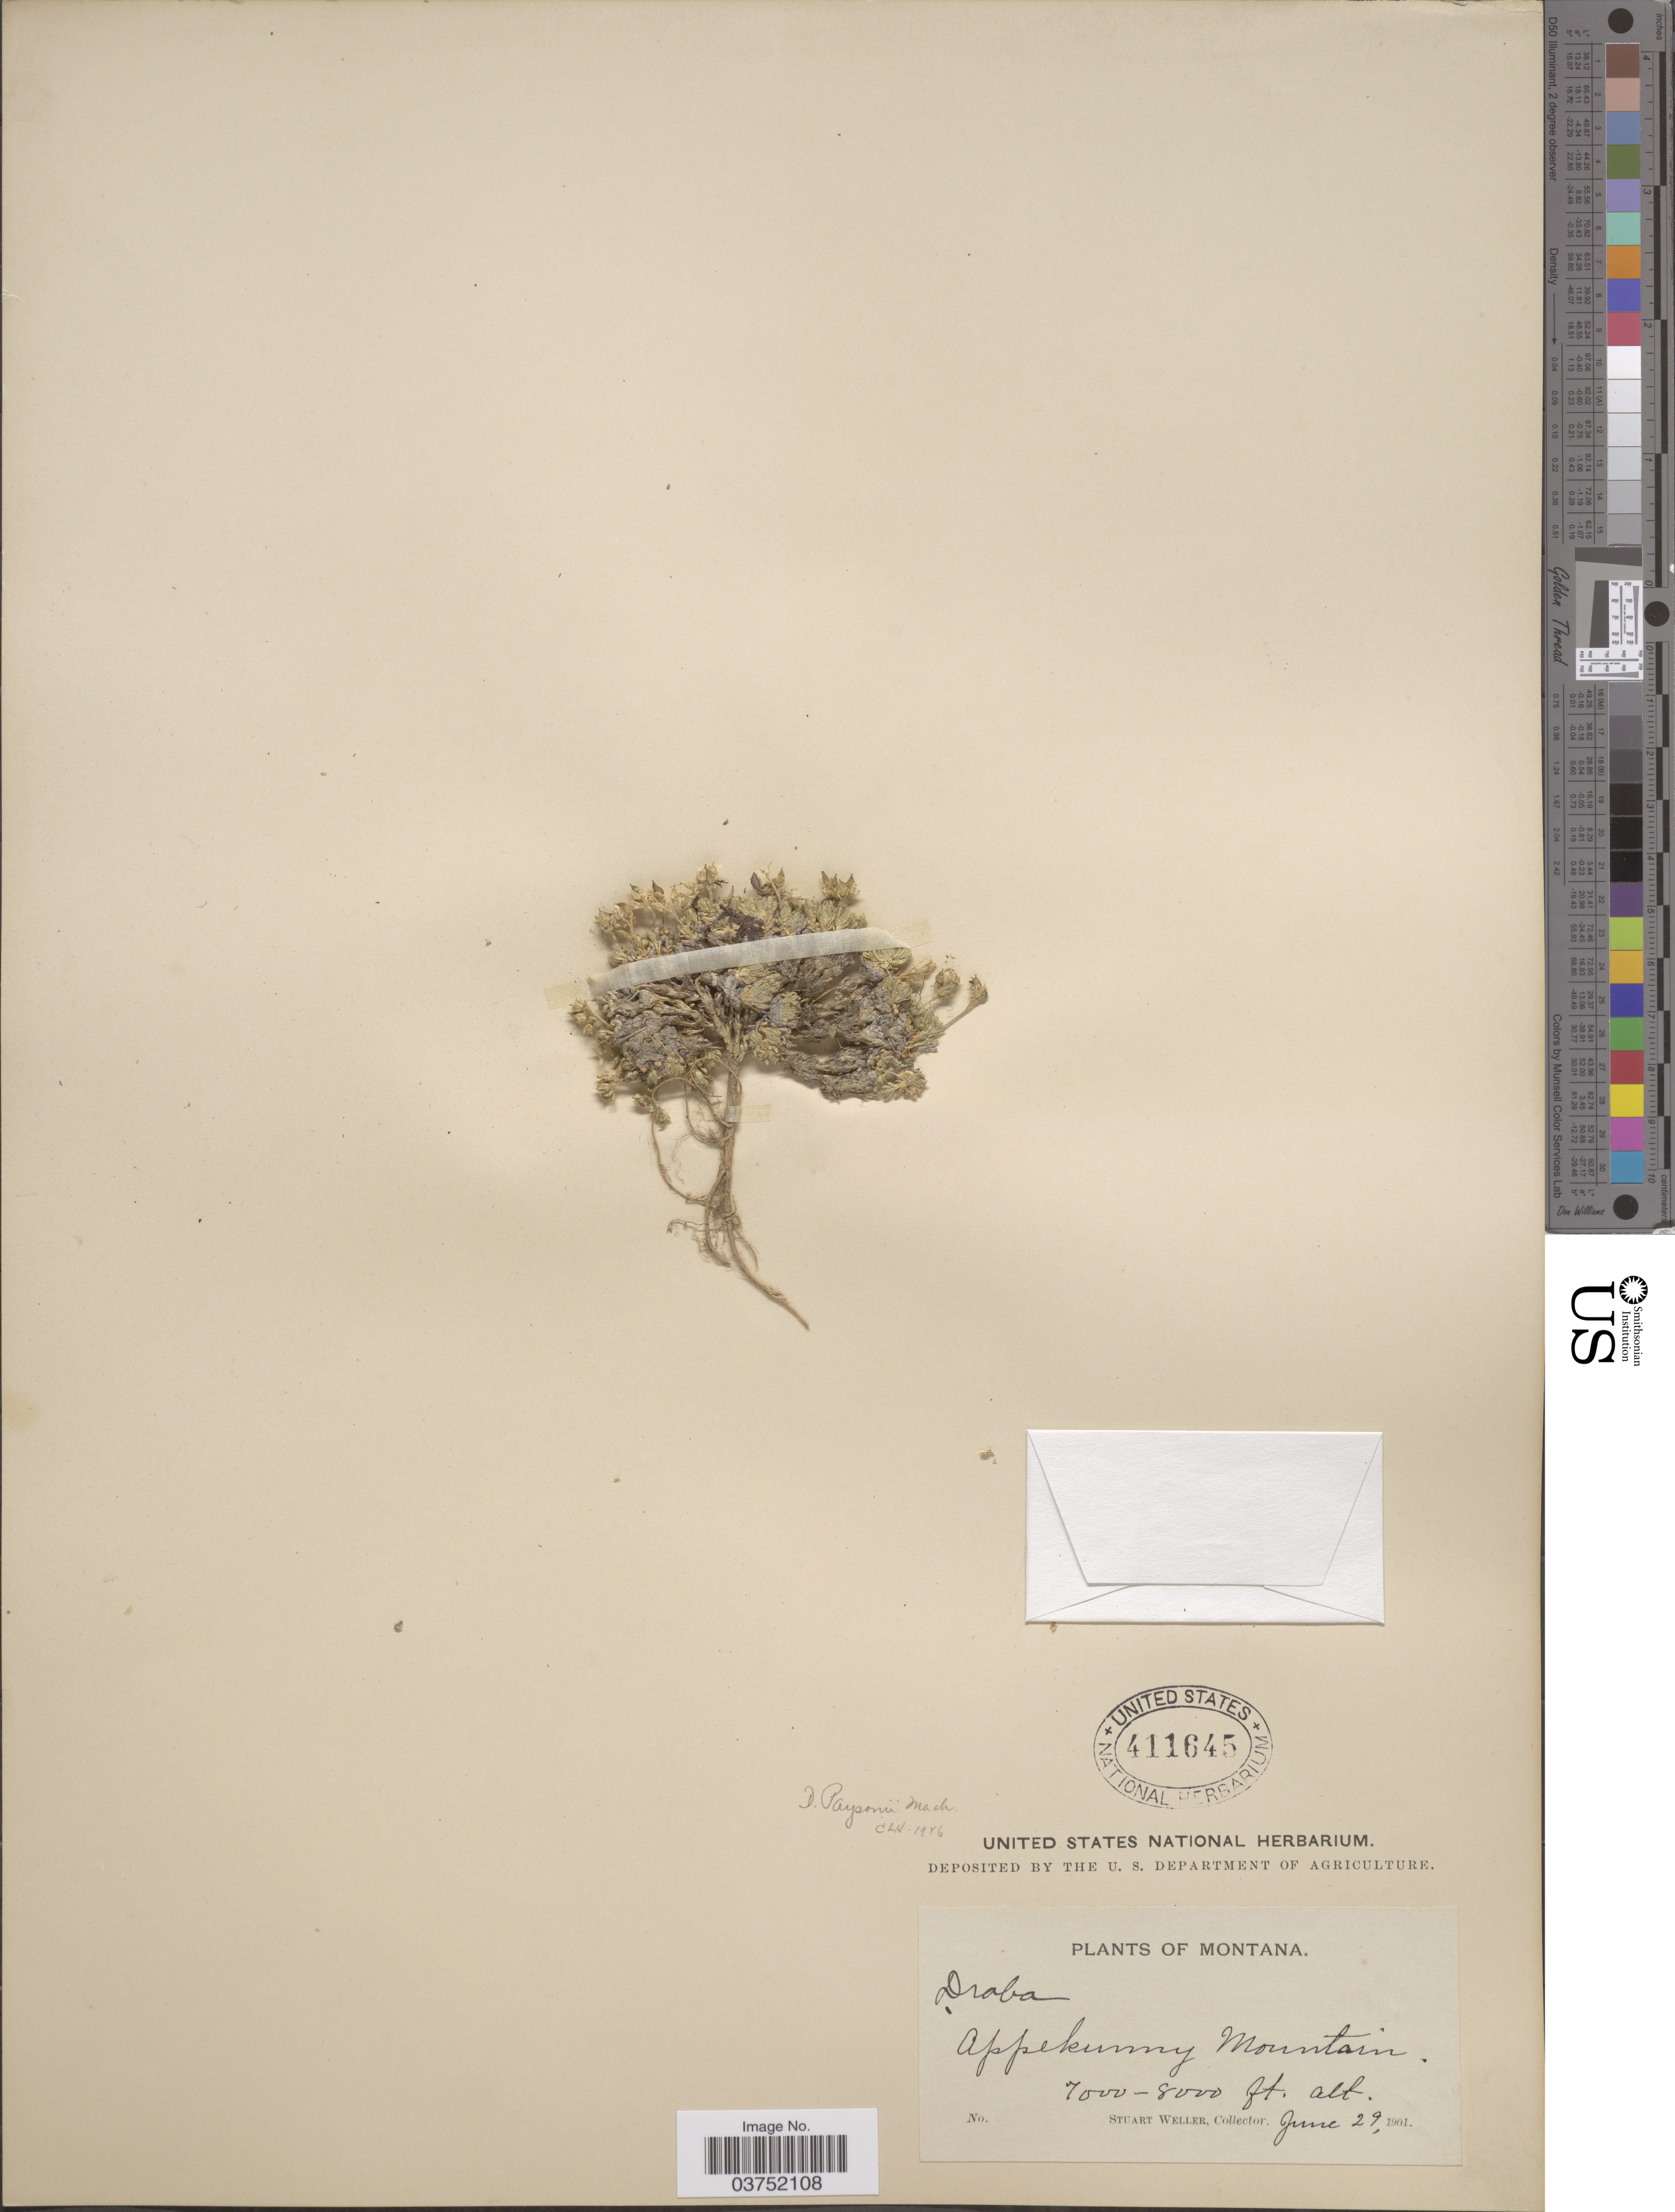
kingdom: Plantae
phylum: Tracheophyta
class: Magnoliopsida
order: Brassicales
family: Brassicaceae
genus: Draba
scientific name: Draba paysonii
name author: J.F. Macbr.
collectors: S. Weller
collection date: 1901-06-29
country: United States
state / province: Montana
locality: Appekunny Mountain.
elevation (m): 2134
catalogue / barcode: US 411645